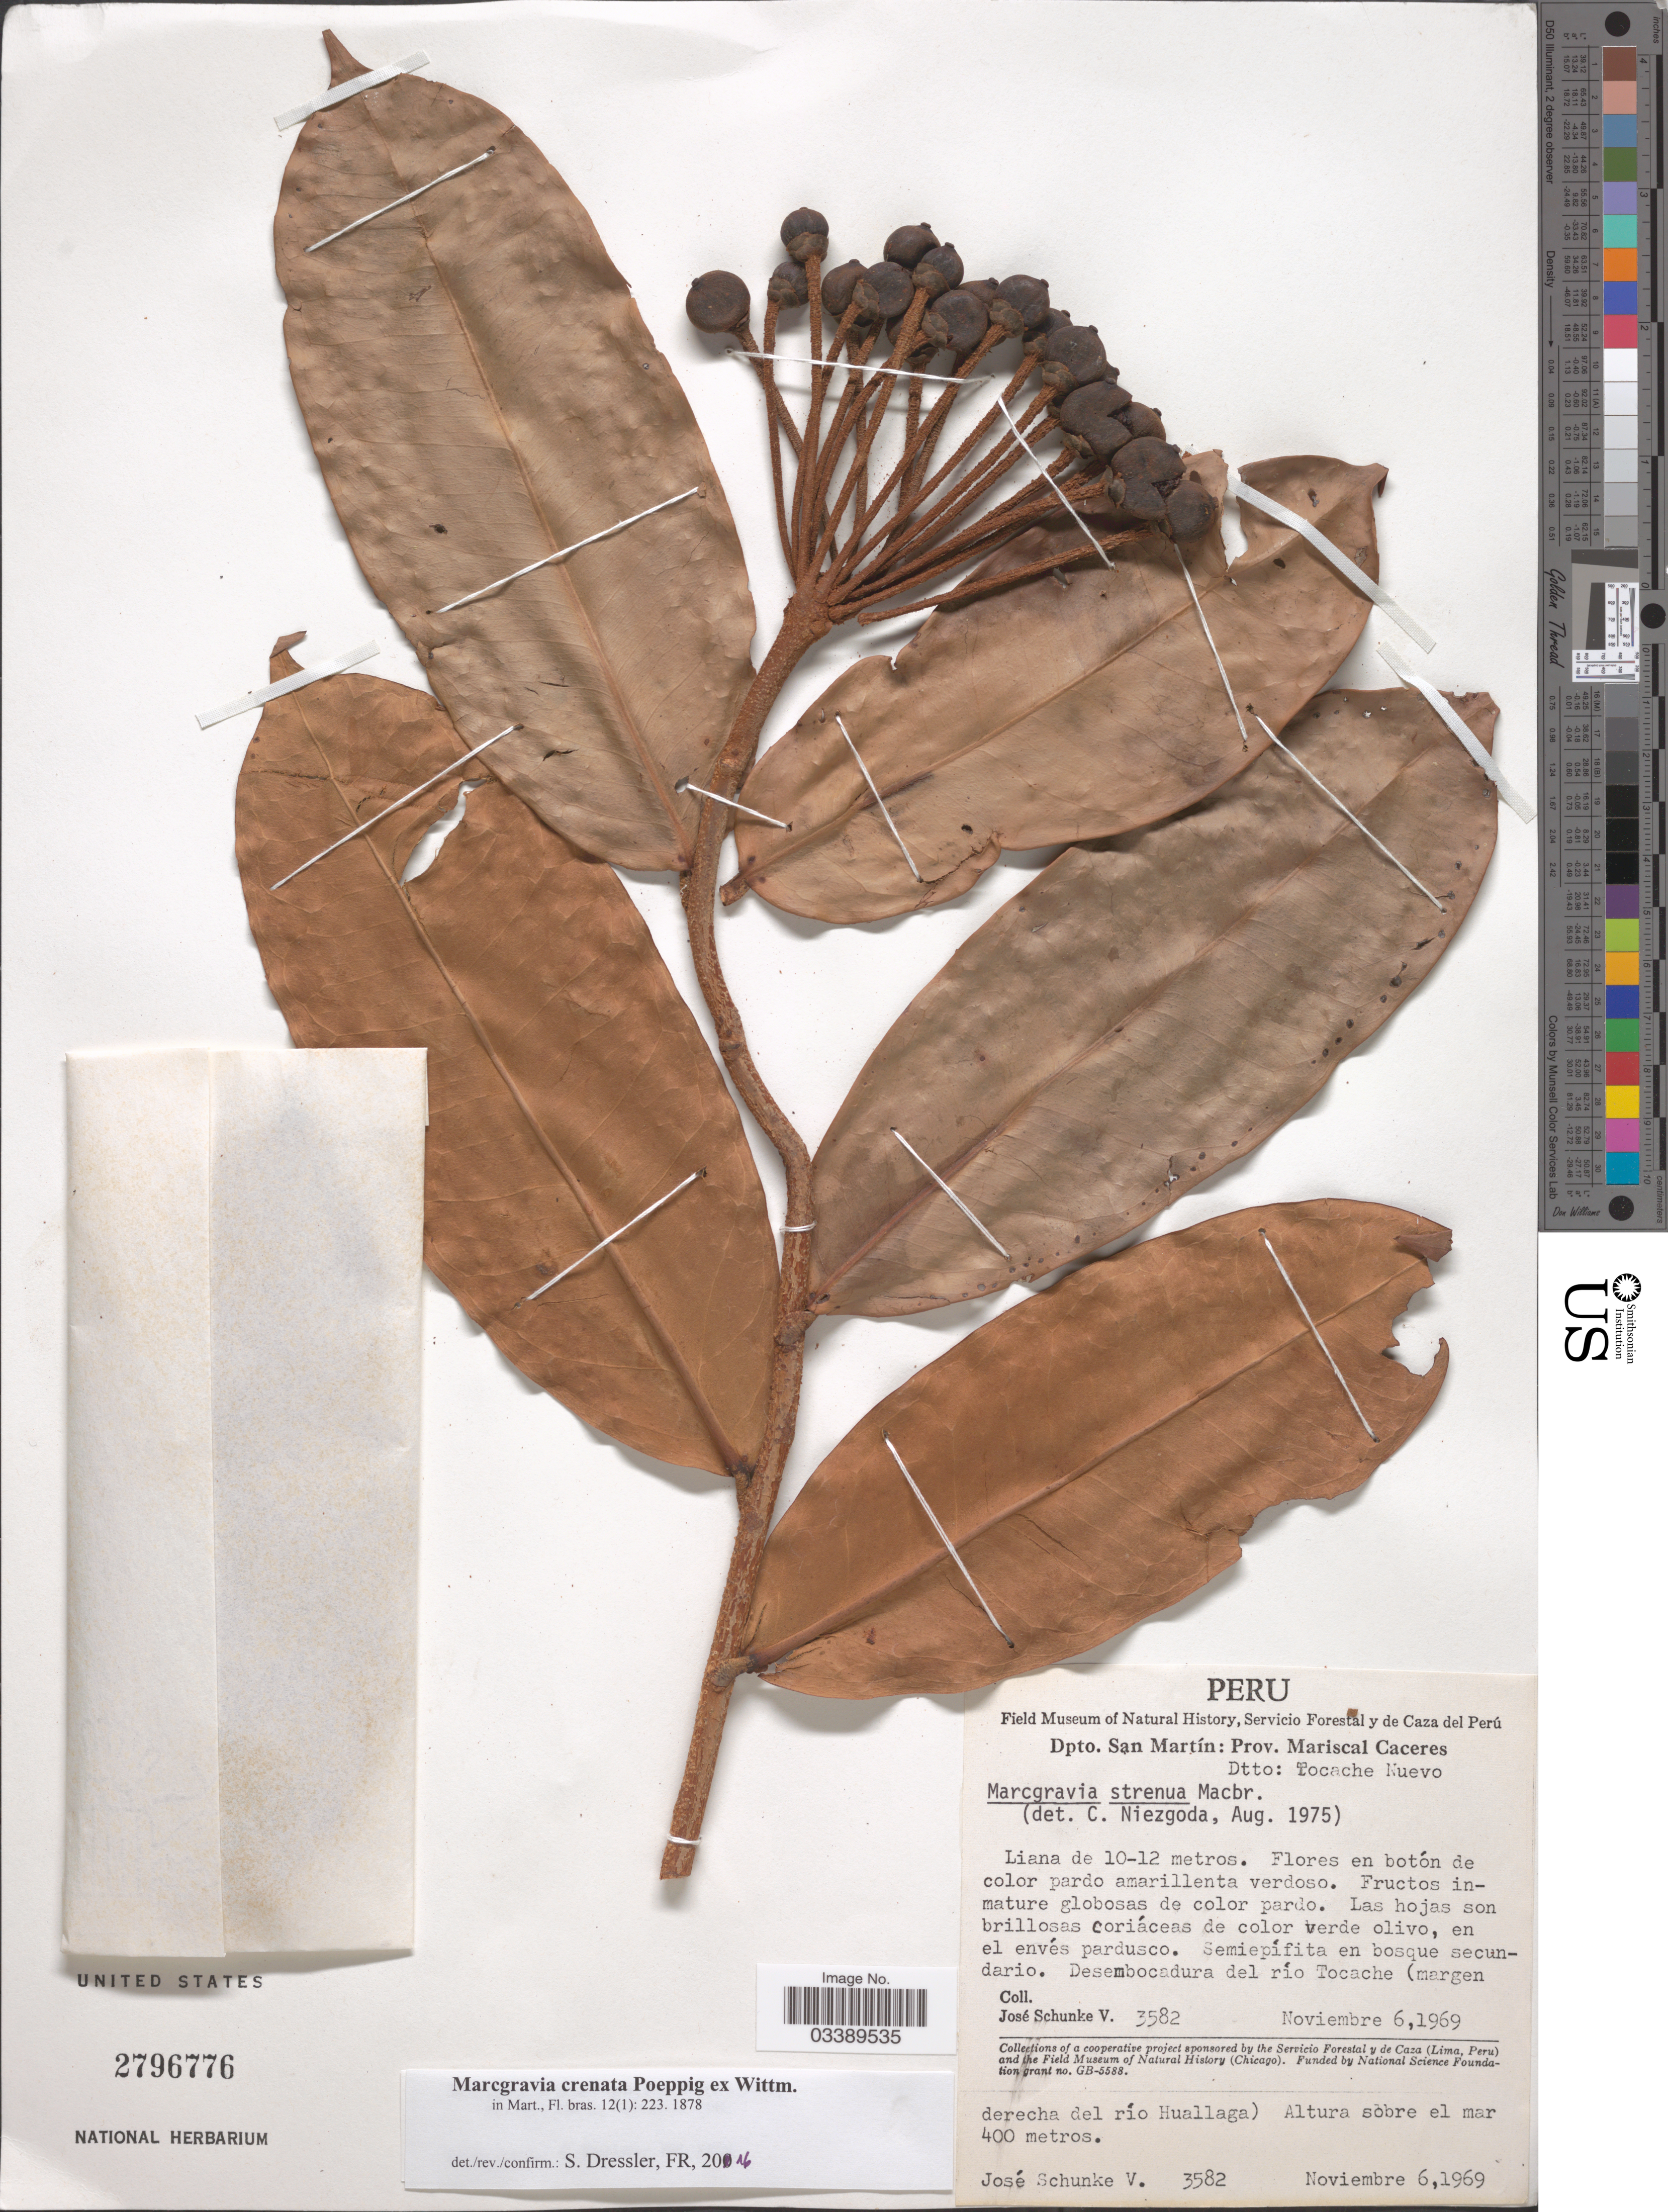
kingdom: Plantae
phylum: Tracheophyta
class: Magnoliopsida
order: Ericales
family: Marcgraviaceae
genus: Marcgravia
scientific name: Marcgravia crenata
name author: Poepp. ex Wittm.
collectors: J. Schunke Vigo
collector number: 3582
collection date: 1969-11-06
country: Peru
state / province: San Martín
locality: Dpto. San Martín: Prov. Mariscal Caceres. Dtto: Tocache Nuevo. Desembocadura del río Tocache (margen derecha del río Huallaga).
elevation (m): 400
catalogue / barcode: US 2796776